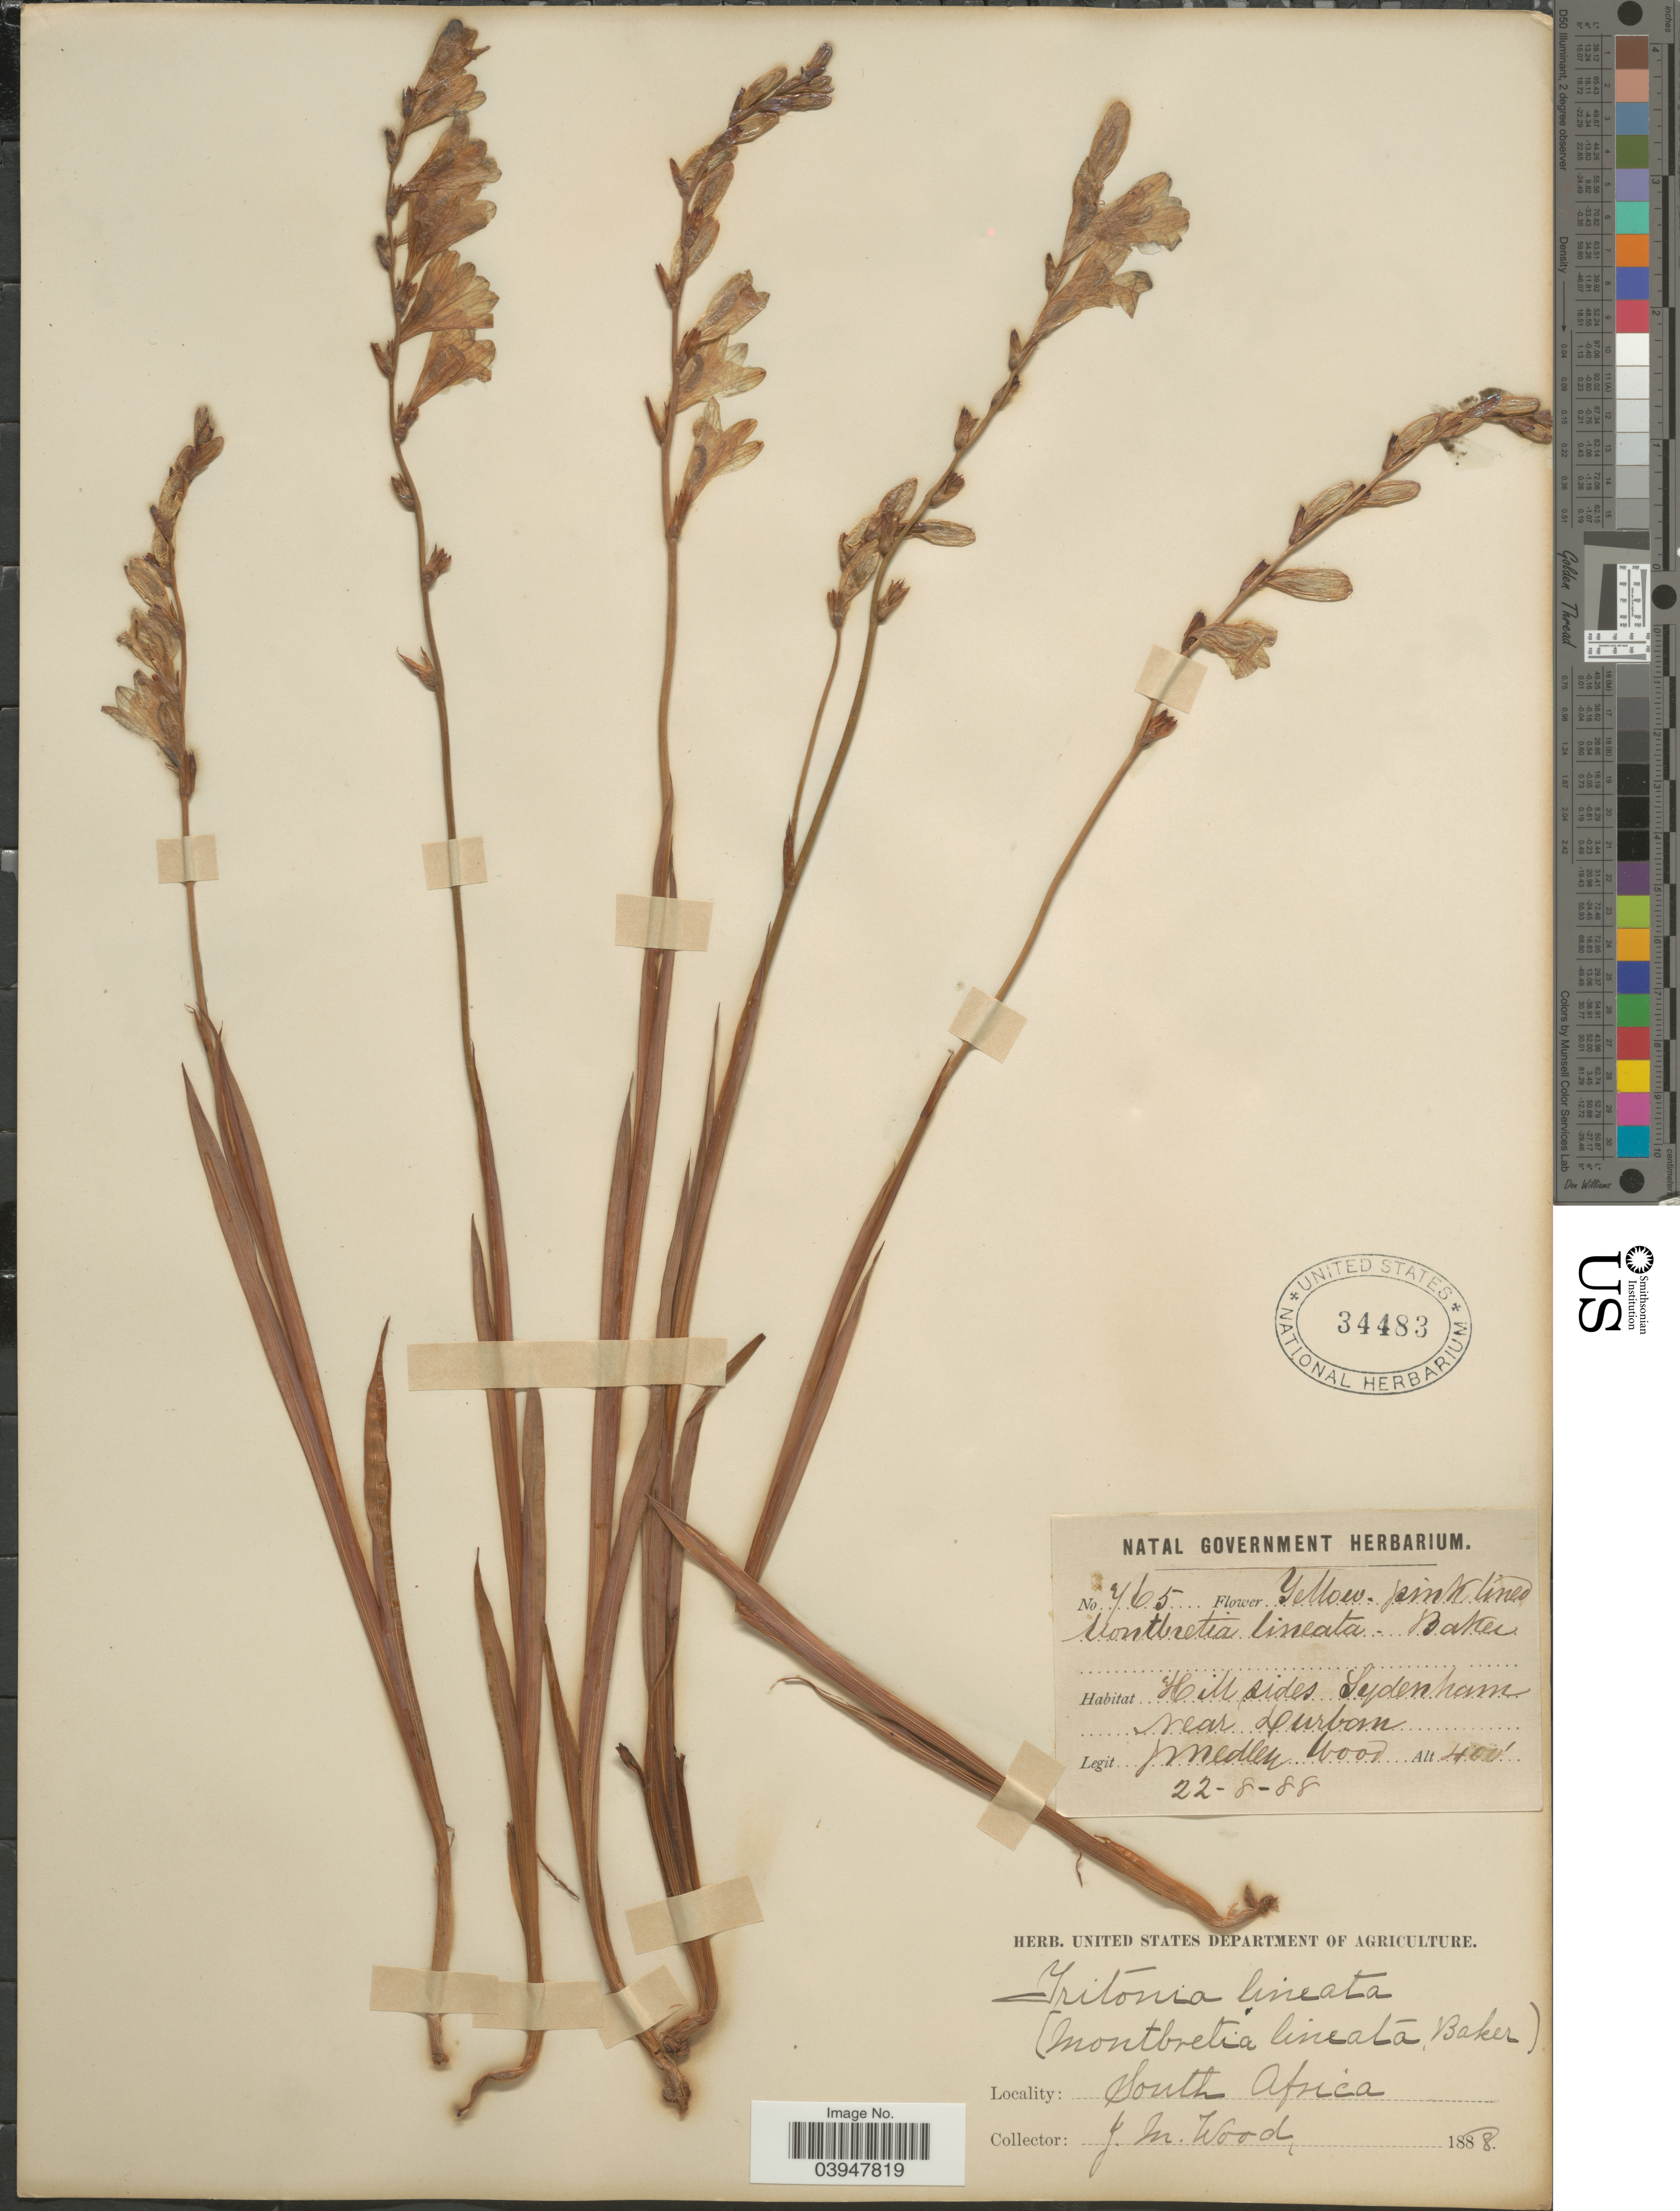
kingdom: Plantae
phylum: Tracheophyta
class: Liliopsida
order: Asparagales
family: Iridaceae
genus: Tritonia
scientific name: Tritonia lineata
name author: (Salisb.) Ker Gawl.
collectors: J. M. Wood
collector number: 465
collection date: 1888-08-22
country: South Africa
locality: Hill sides Lydenham near Durban.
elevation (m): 122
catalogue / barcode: US 34483